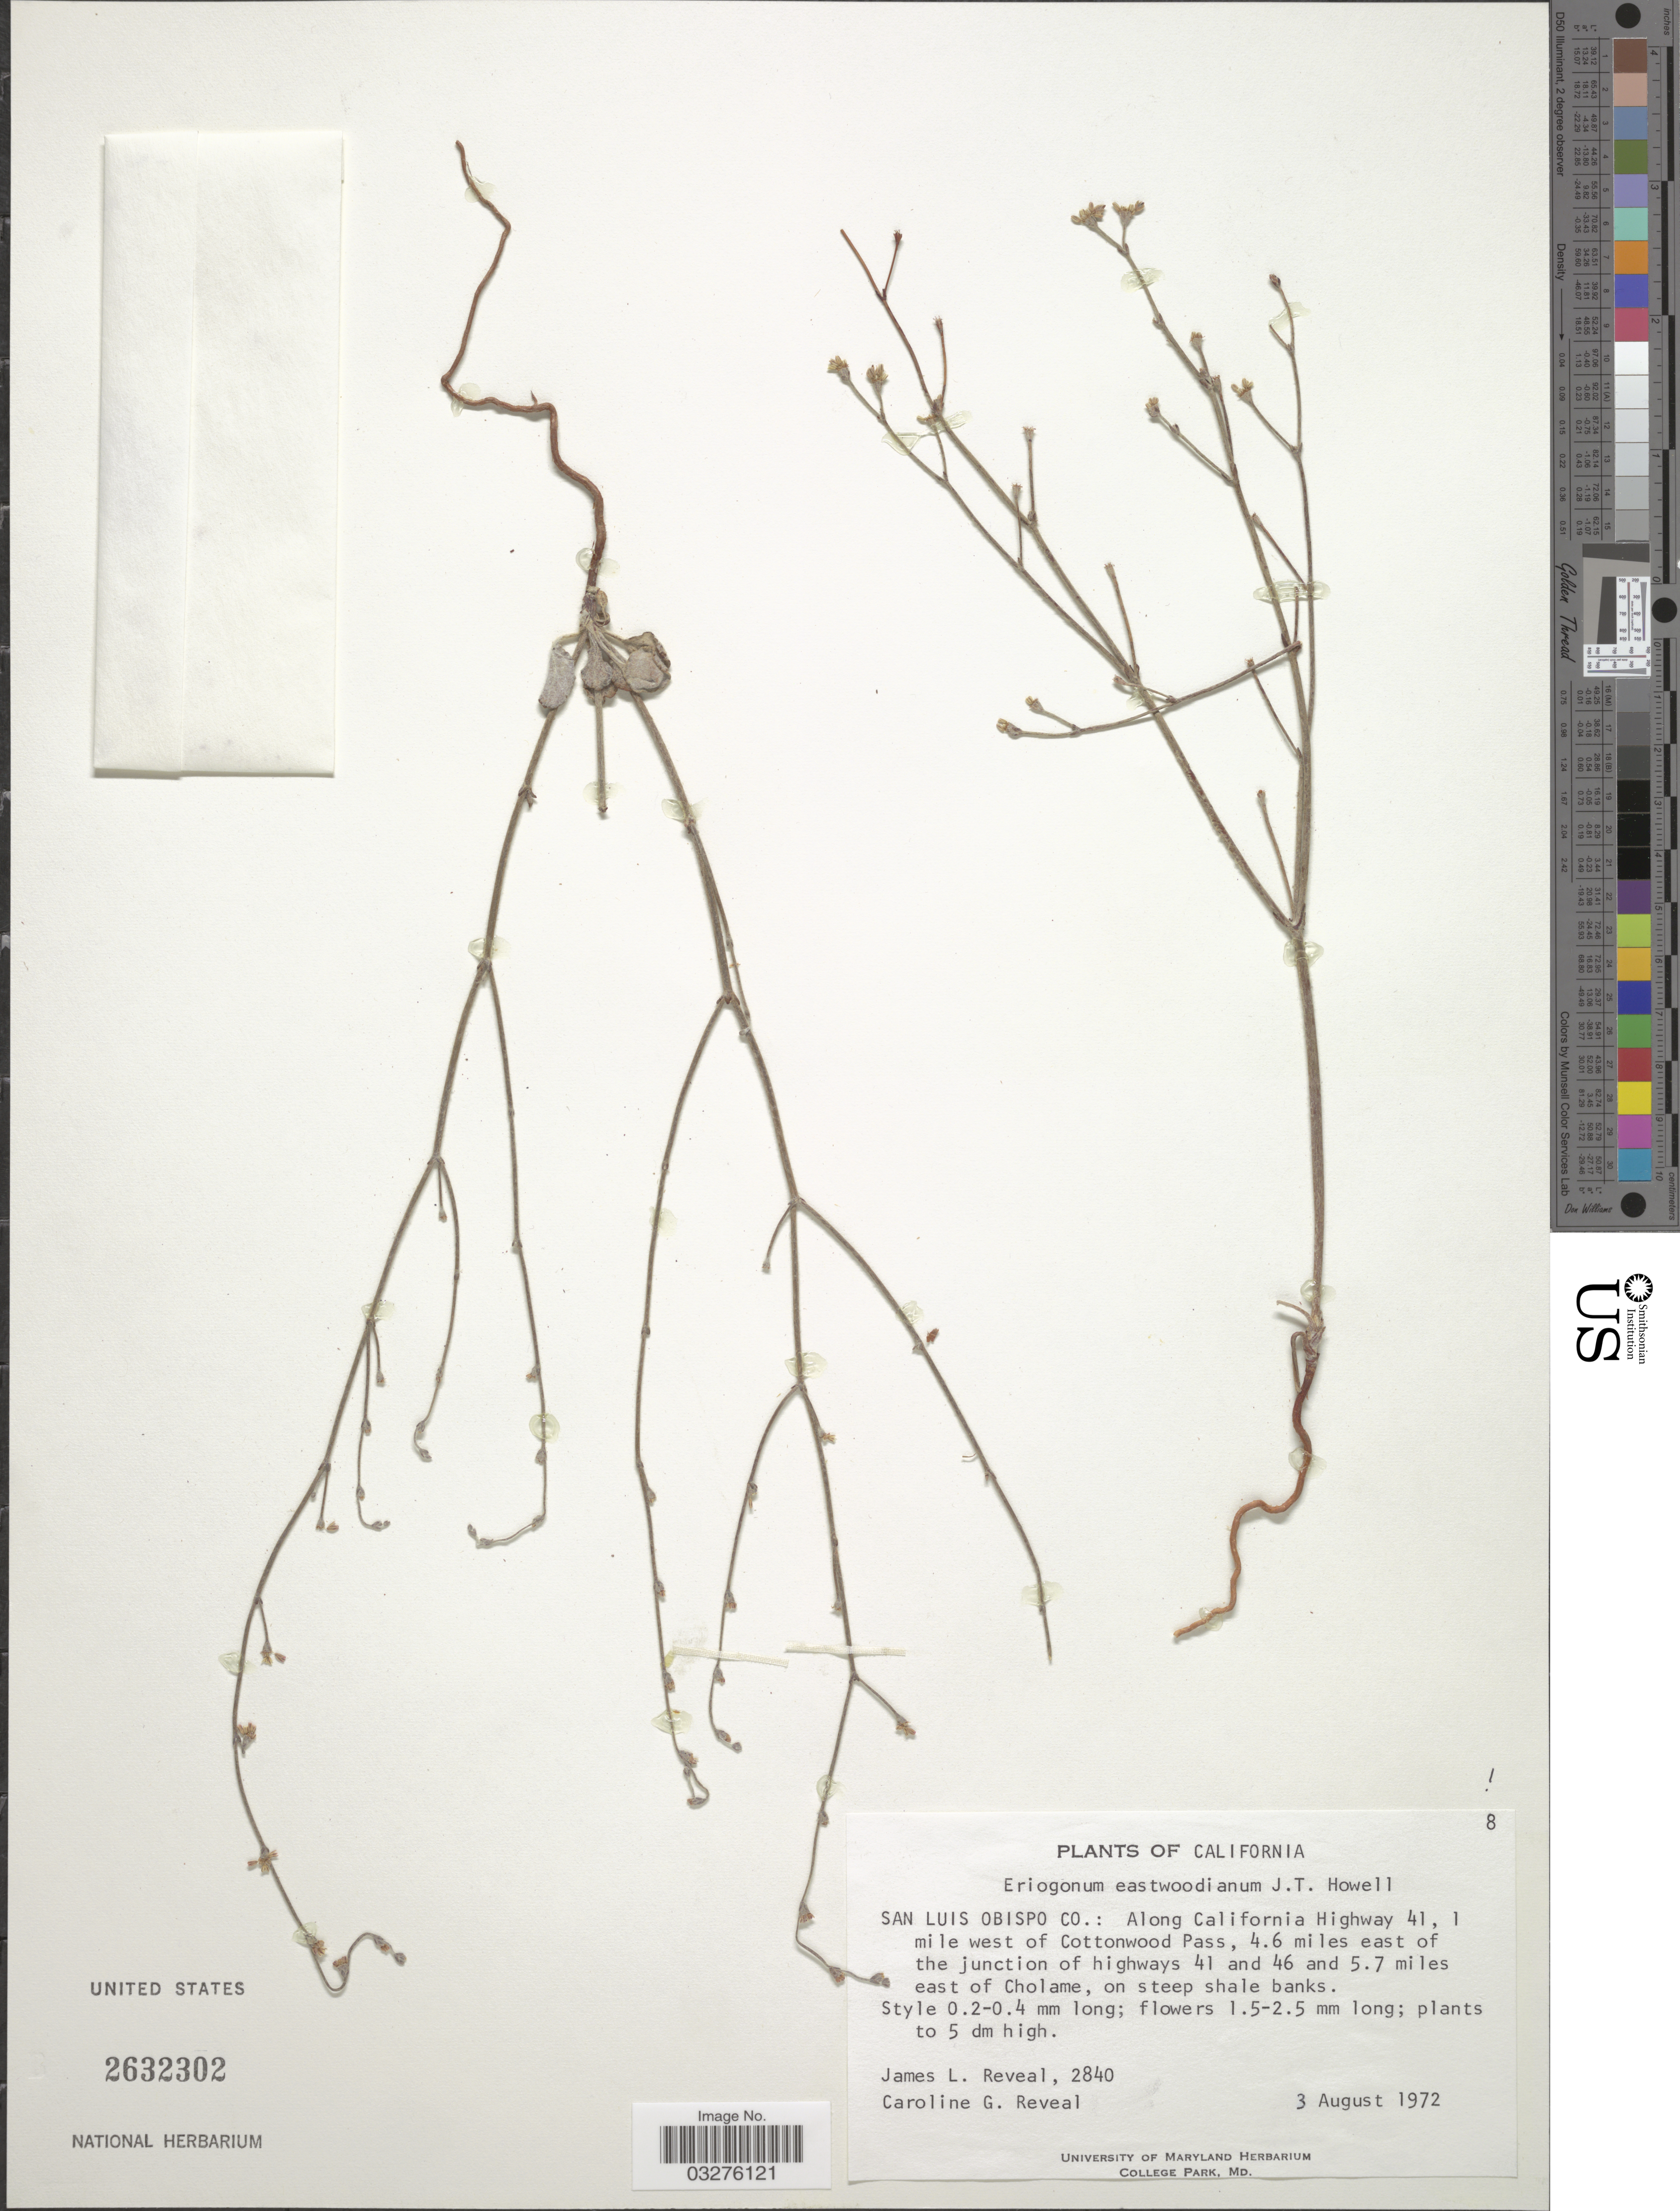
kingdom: Plantae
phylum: Tracheophyta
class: Magnoliopsida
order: Caryophyllales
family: Polygonaceae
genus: Eriogonum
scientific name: Eriogonum eastwoodianum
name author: J.T. Howell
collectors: J. L. Reveal & C. G. Reveal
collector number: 2840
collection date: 1972-08-03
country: United States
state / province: California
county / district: San Luis Obispo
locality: San Luis Obispo Co.: Along California Highway 41, 1 mile west of Cottonwood Pass, 4.6 miles east of the junction of highways 41 and 46 and 5.7 miles east of Cholame.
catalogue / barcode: US 2632302